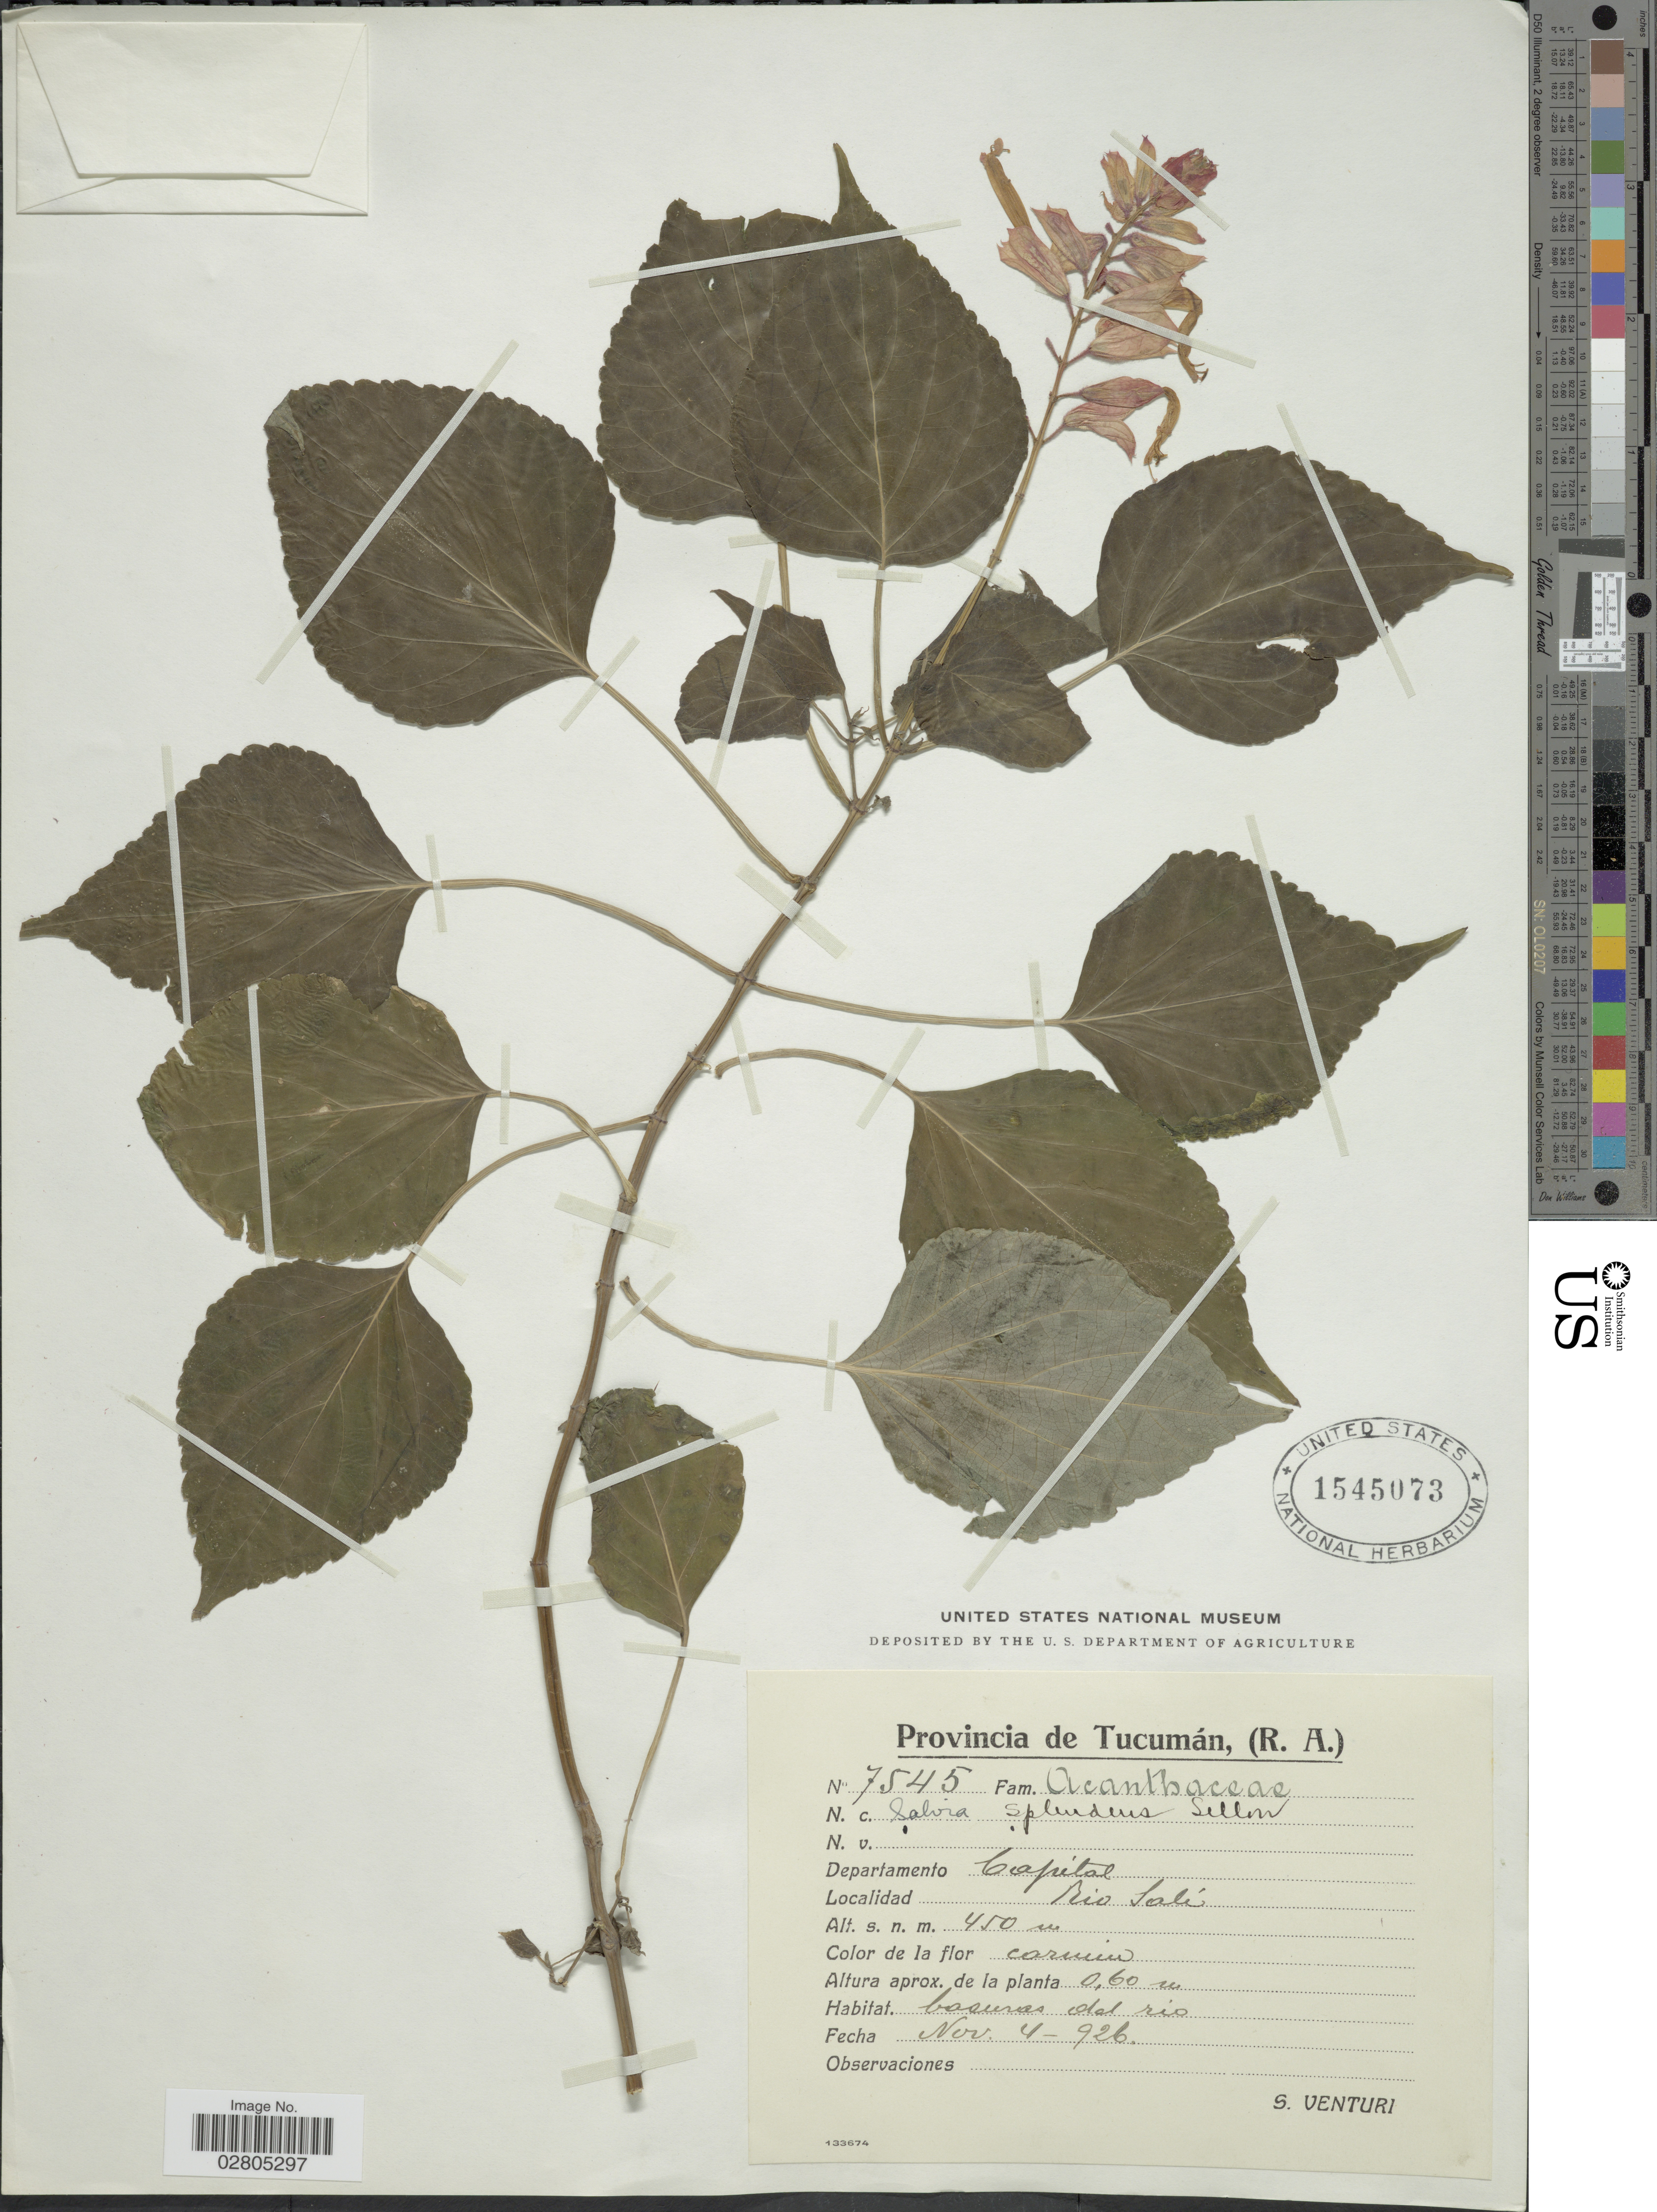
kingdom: Plantae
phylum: Tracheophyta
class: Magnoliopsida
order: Lamiales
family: Lamiaceae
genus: Salvia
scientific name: Salvia splendens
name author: Sellow ex Nees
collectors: S. Venturi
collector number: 7545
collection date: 1926-11-04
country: Argentina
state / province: Tucuman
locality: Provincia de Tucumán, (R.A.), Departamento Capital, Rio Salé.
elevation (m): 450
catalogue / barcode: US 1545073